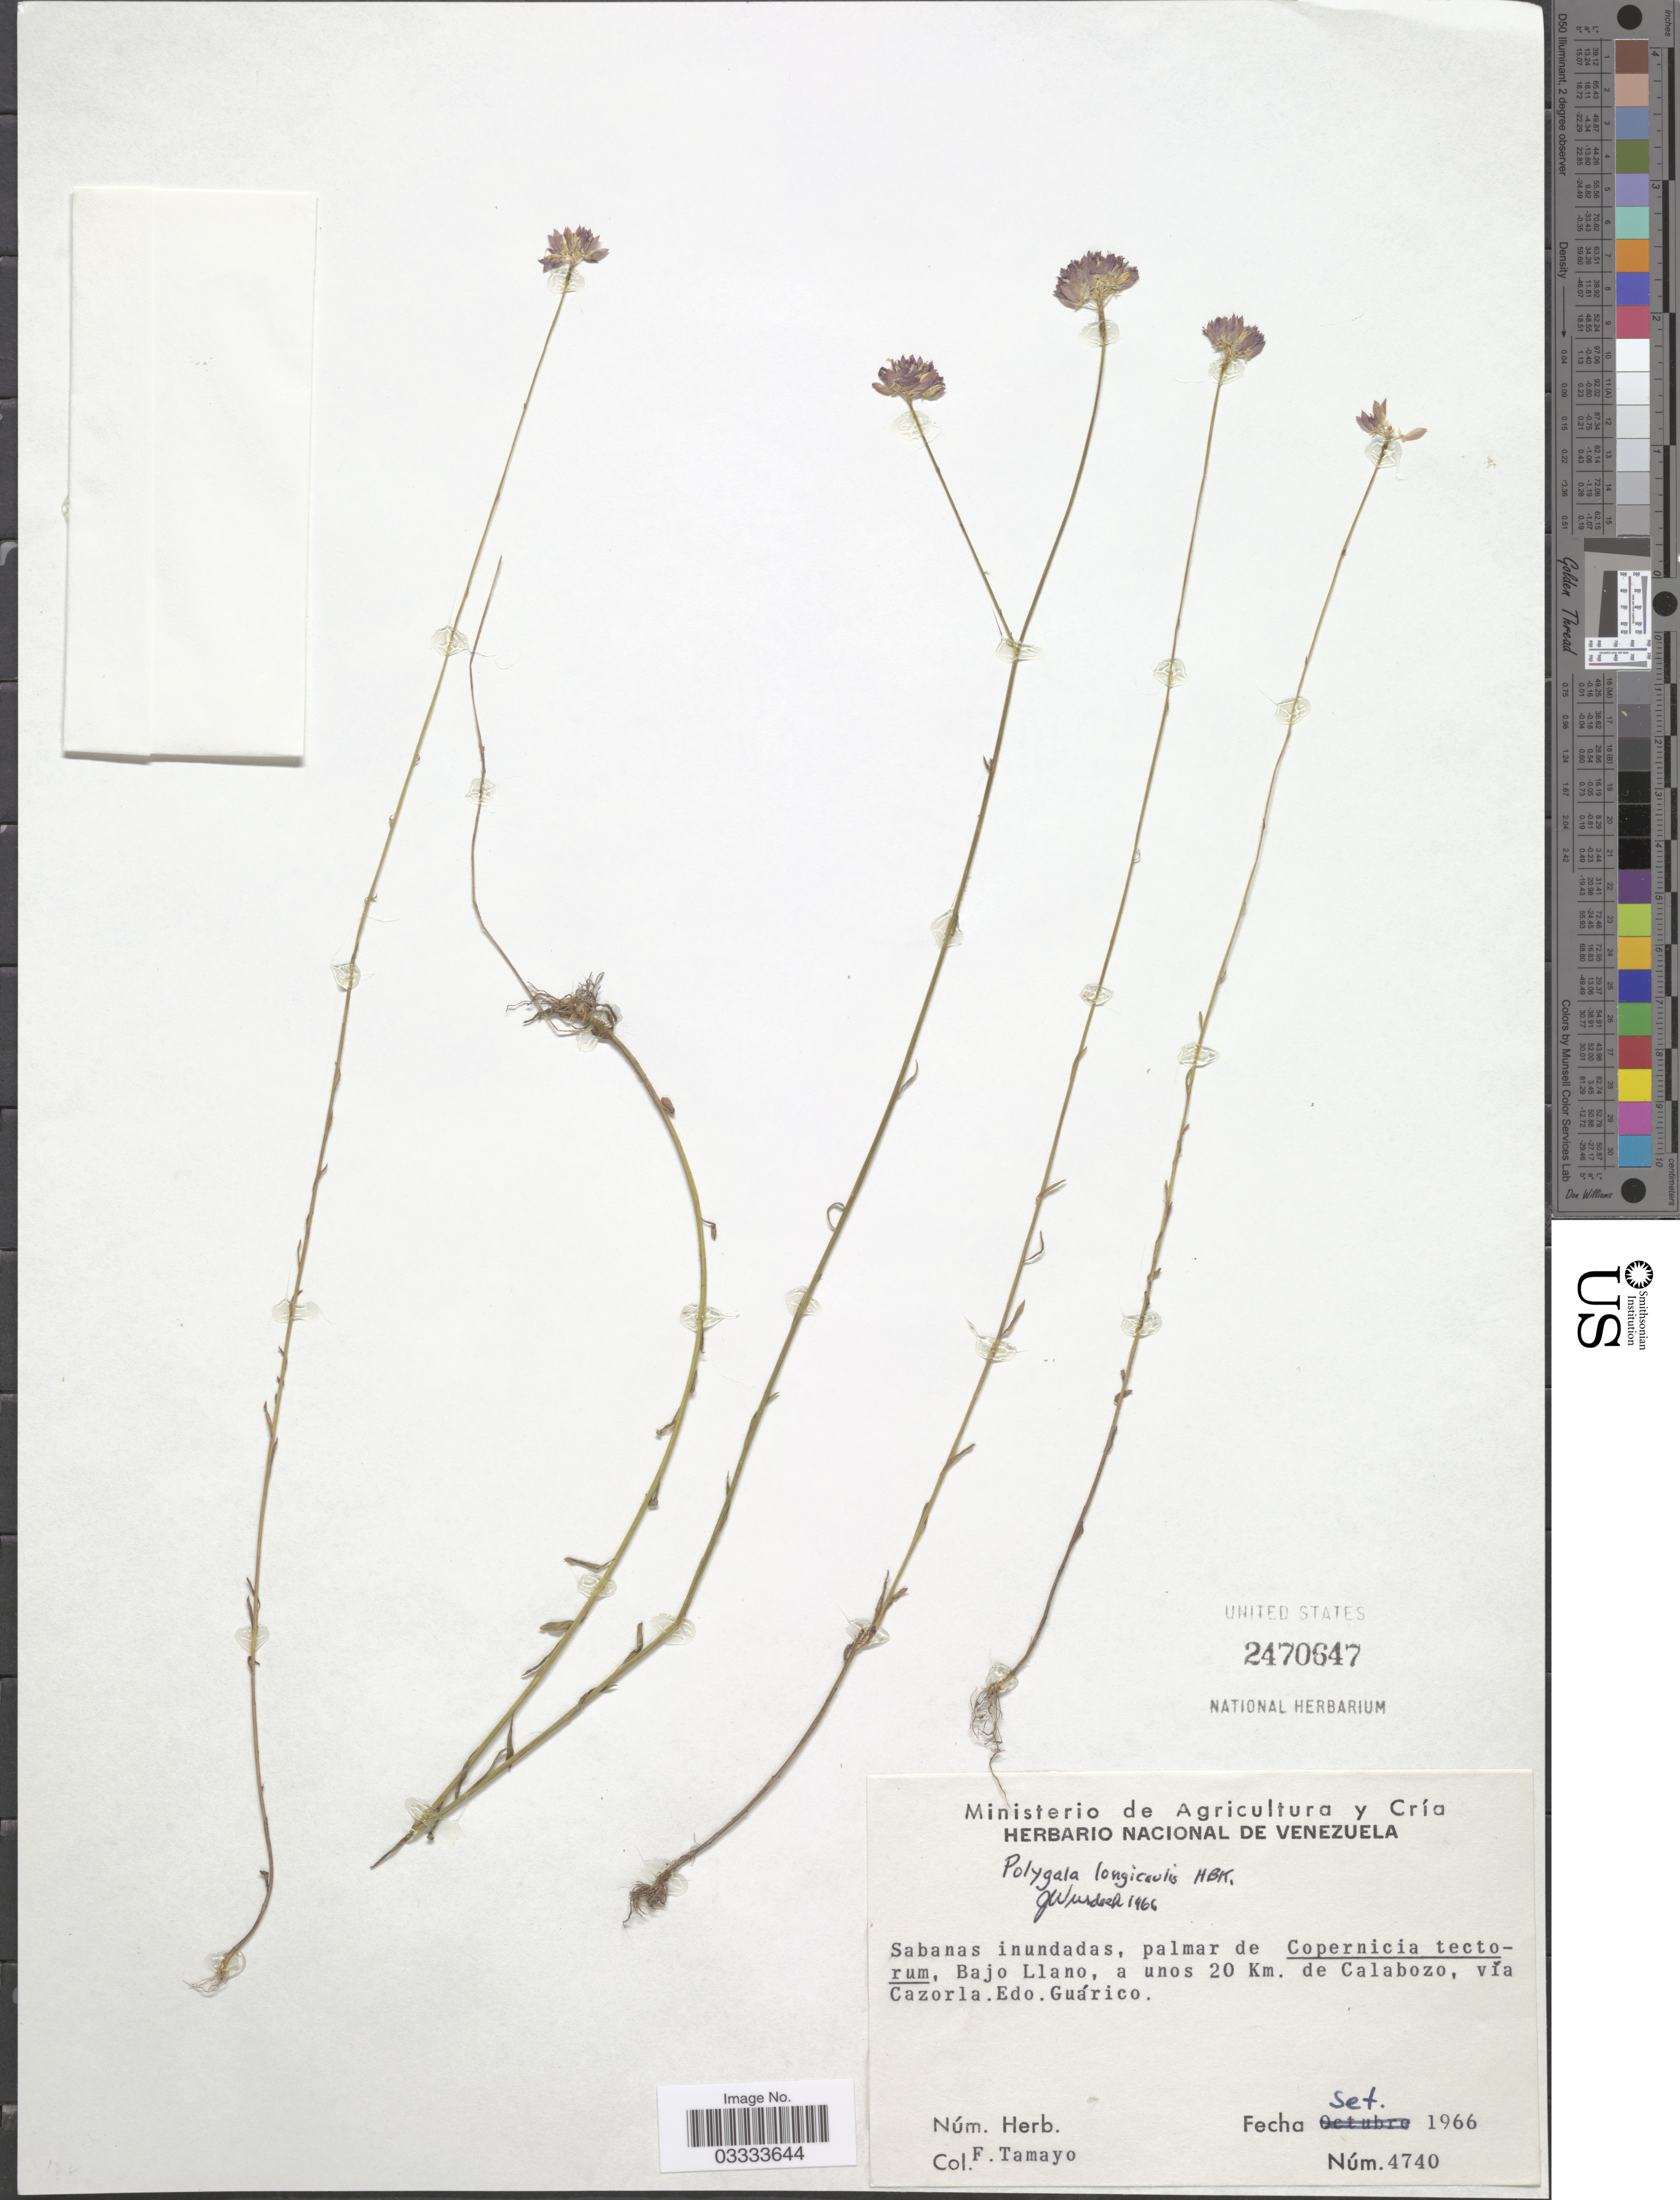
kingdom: Plantae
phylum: Tracheophyta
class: Magnoliopsida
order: Fabales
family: Polygalaceae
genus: Polygala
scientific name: Polygala longicaulis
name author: Kunth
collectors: F. Tamayo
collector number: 4740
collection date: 1966-09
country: Venezuela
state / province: Guárico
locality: Bajo Llano, a unos 20 Km. de Calabozo, vía Cazorla.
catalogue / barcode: US 2470647